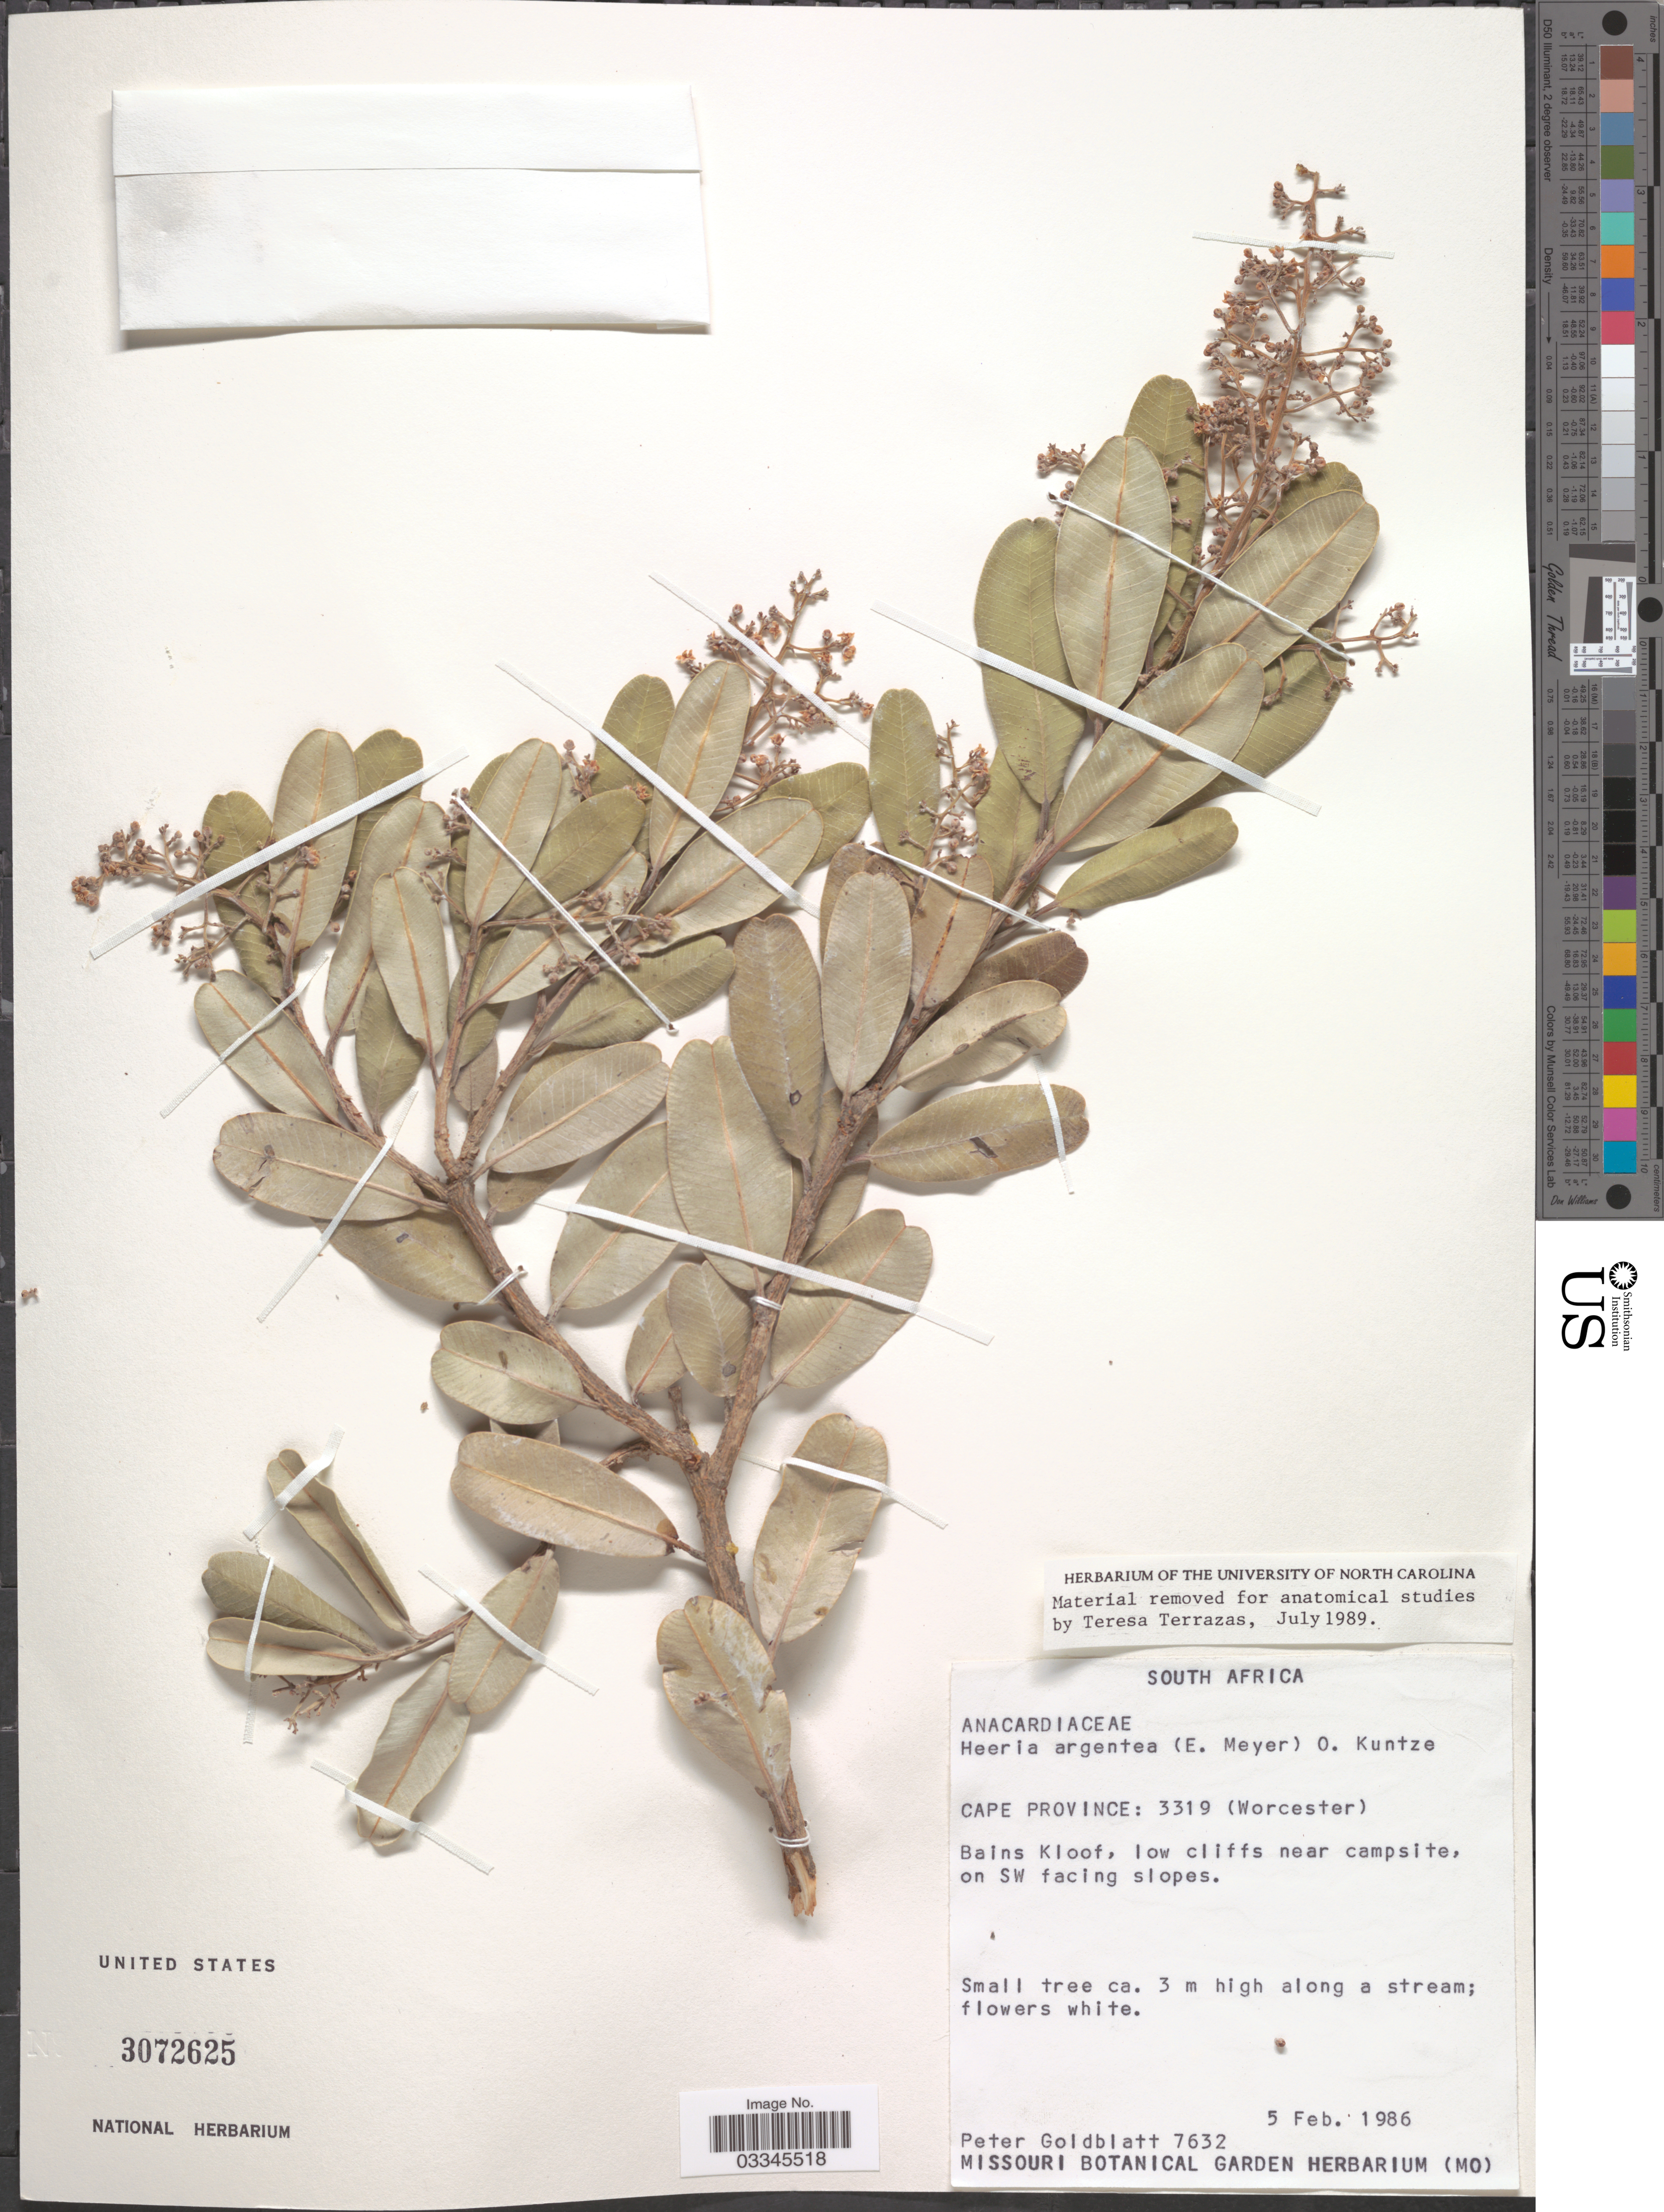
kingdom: Plantae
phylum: Tracheophyta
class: Magnoliopsida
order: Sapindales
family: Anacardiaceae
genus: Heeria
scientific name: Heeria sp.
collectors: P. Goldblatt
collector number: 7632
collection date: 1986-02-05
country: South Africa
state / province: Western Cape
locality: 3319 (Worcester). Bains Kloof, low cliffs near campsite on SW facing slopes.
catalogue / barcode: US 3072625